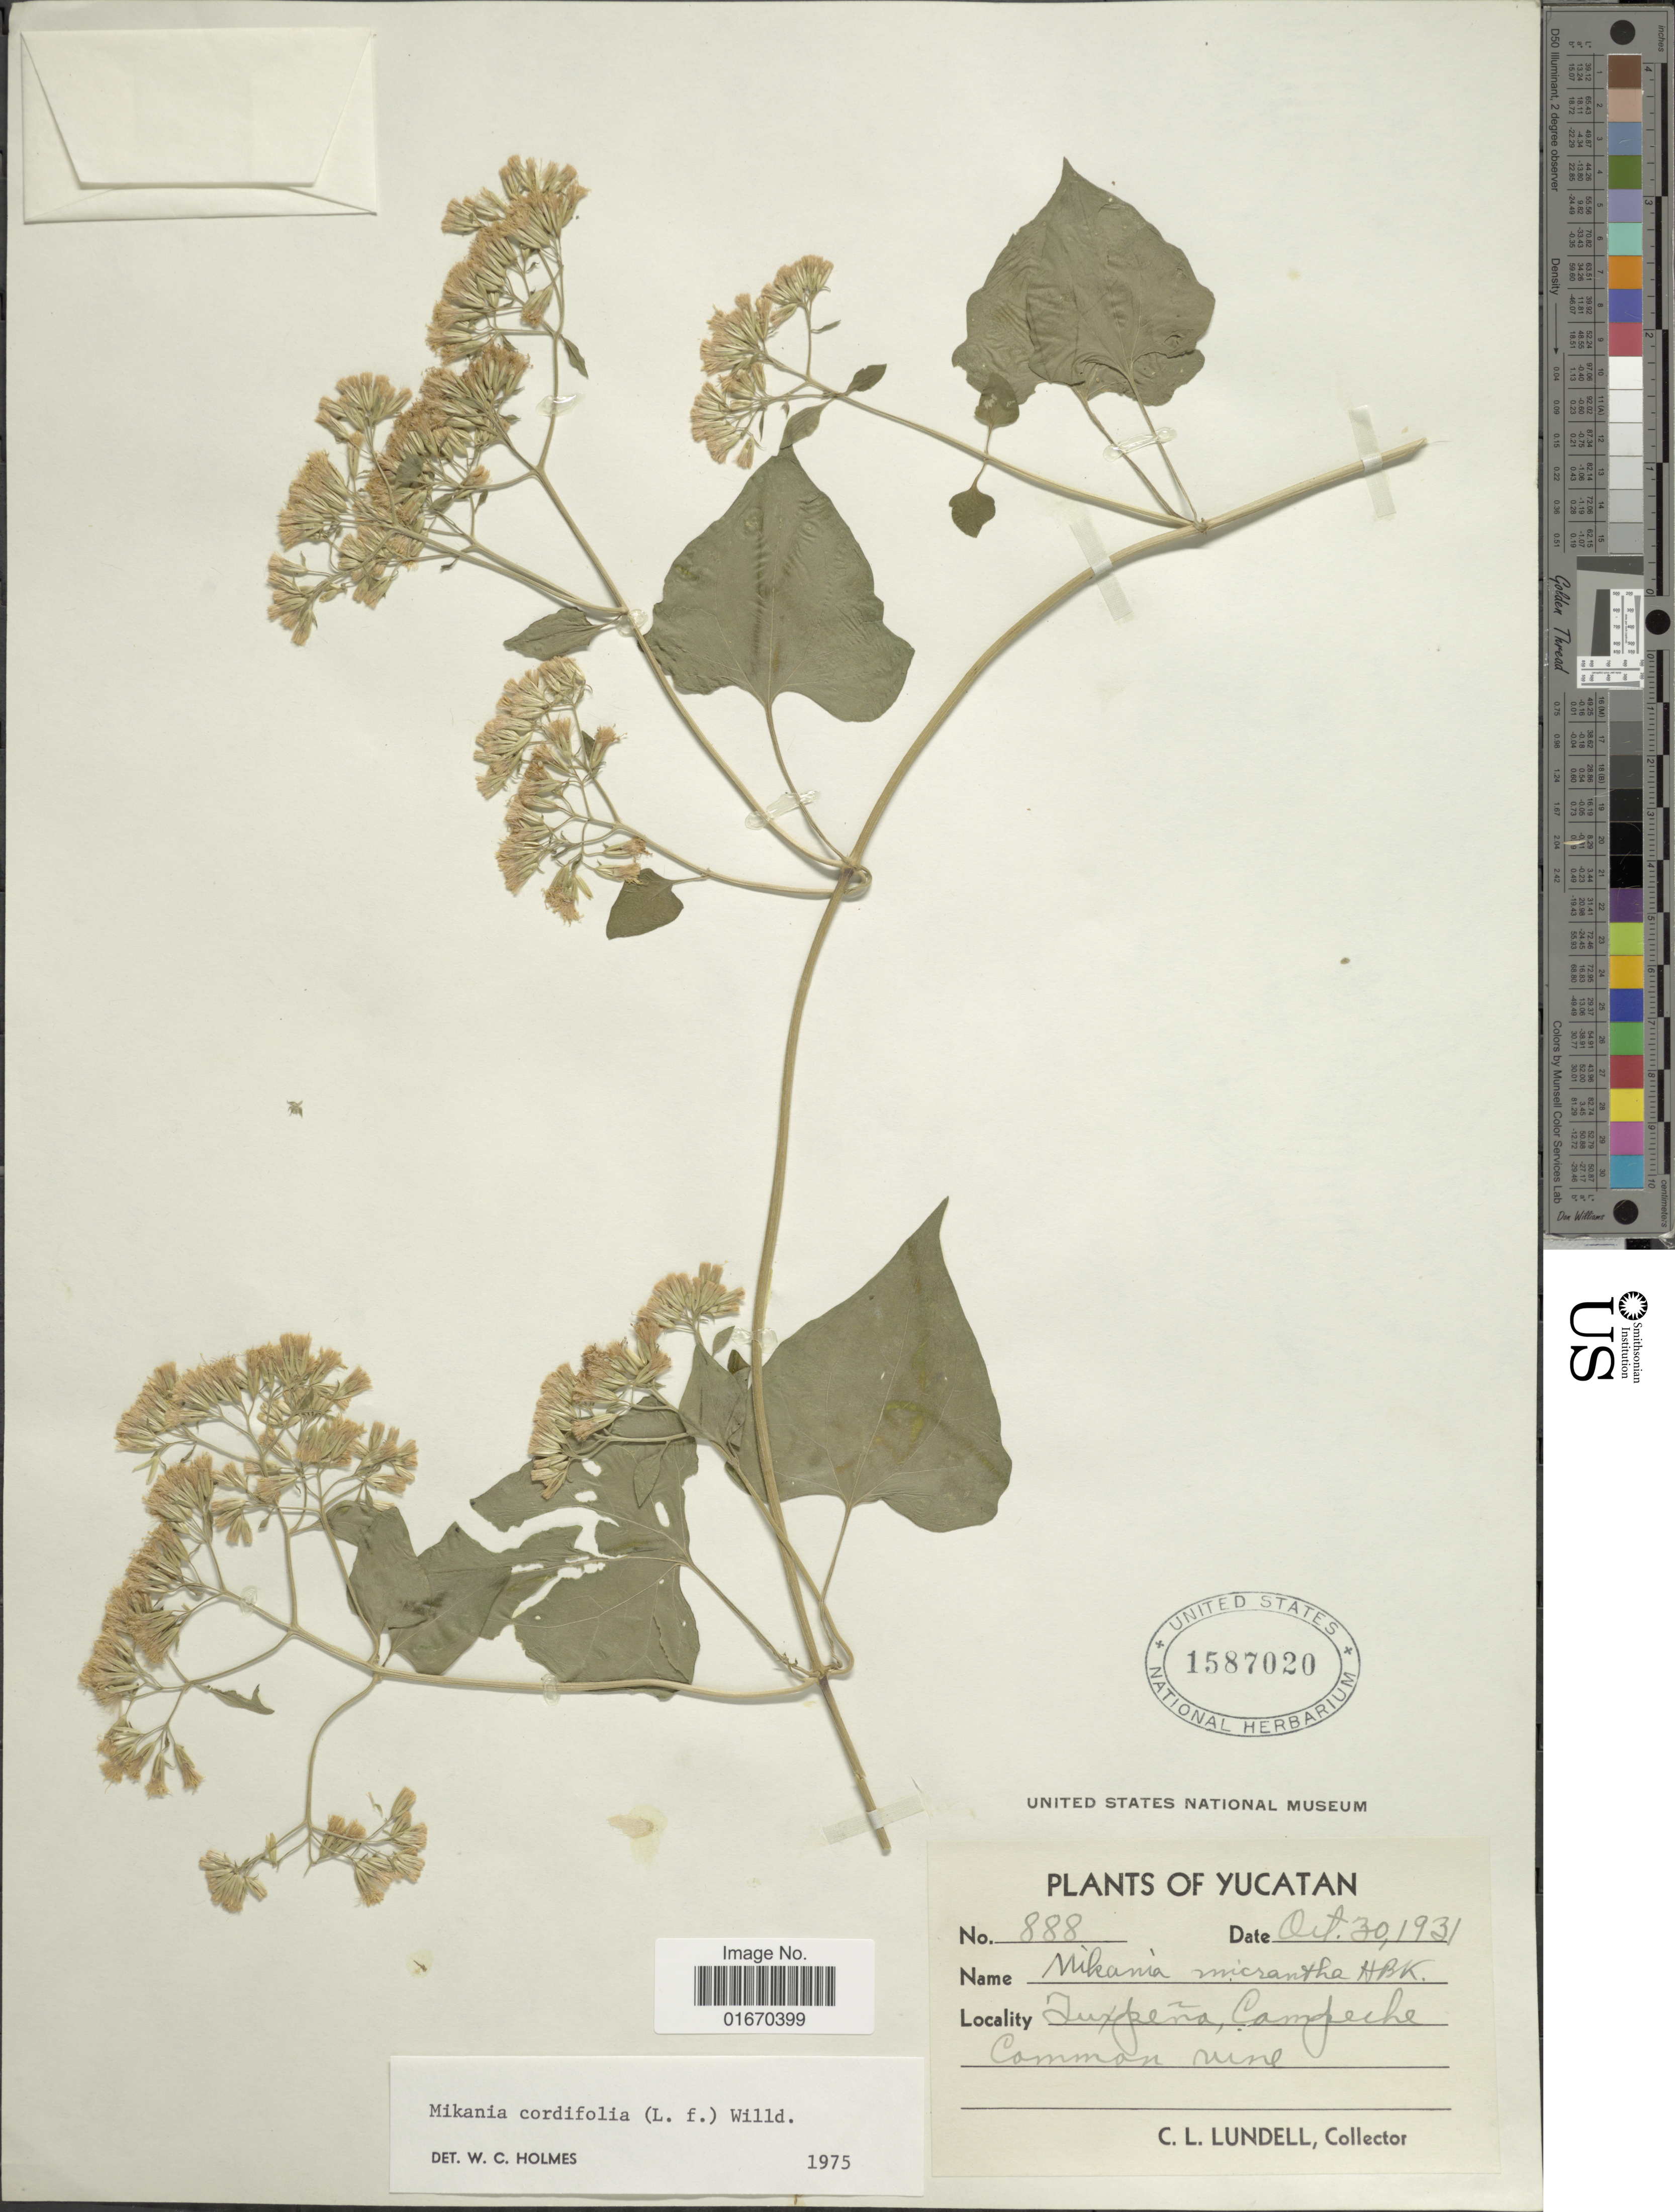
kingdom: Plantae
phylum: Tracheophyta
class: Magnoliopsida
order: Asterales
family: Asteraceae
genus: Mikania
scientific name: Mikania cordifolia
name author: Kunth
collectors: C. L. Lundell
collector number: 888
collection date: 1931-10-30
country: Mexico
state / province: Yucatán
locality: Tuxpena, Campeche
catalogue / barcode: US 1587020